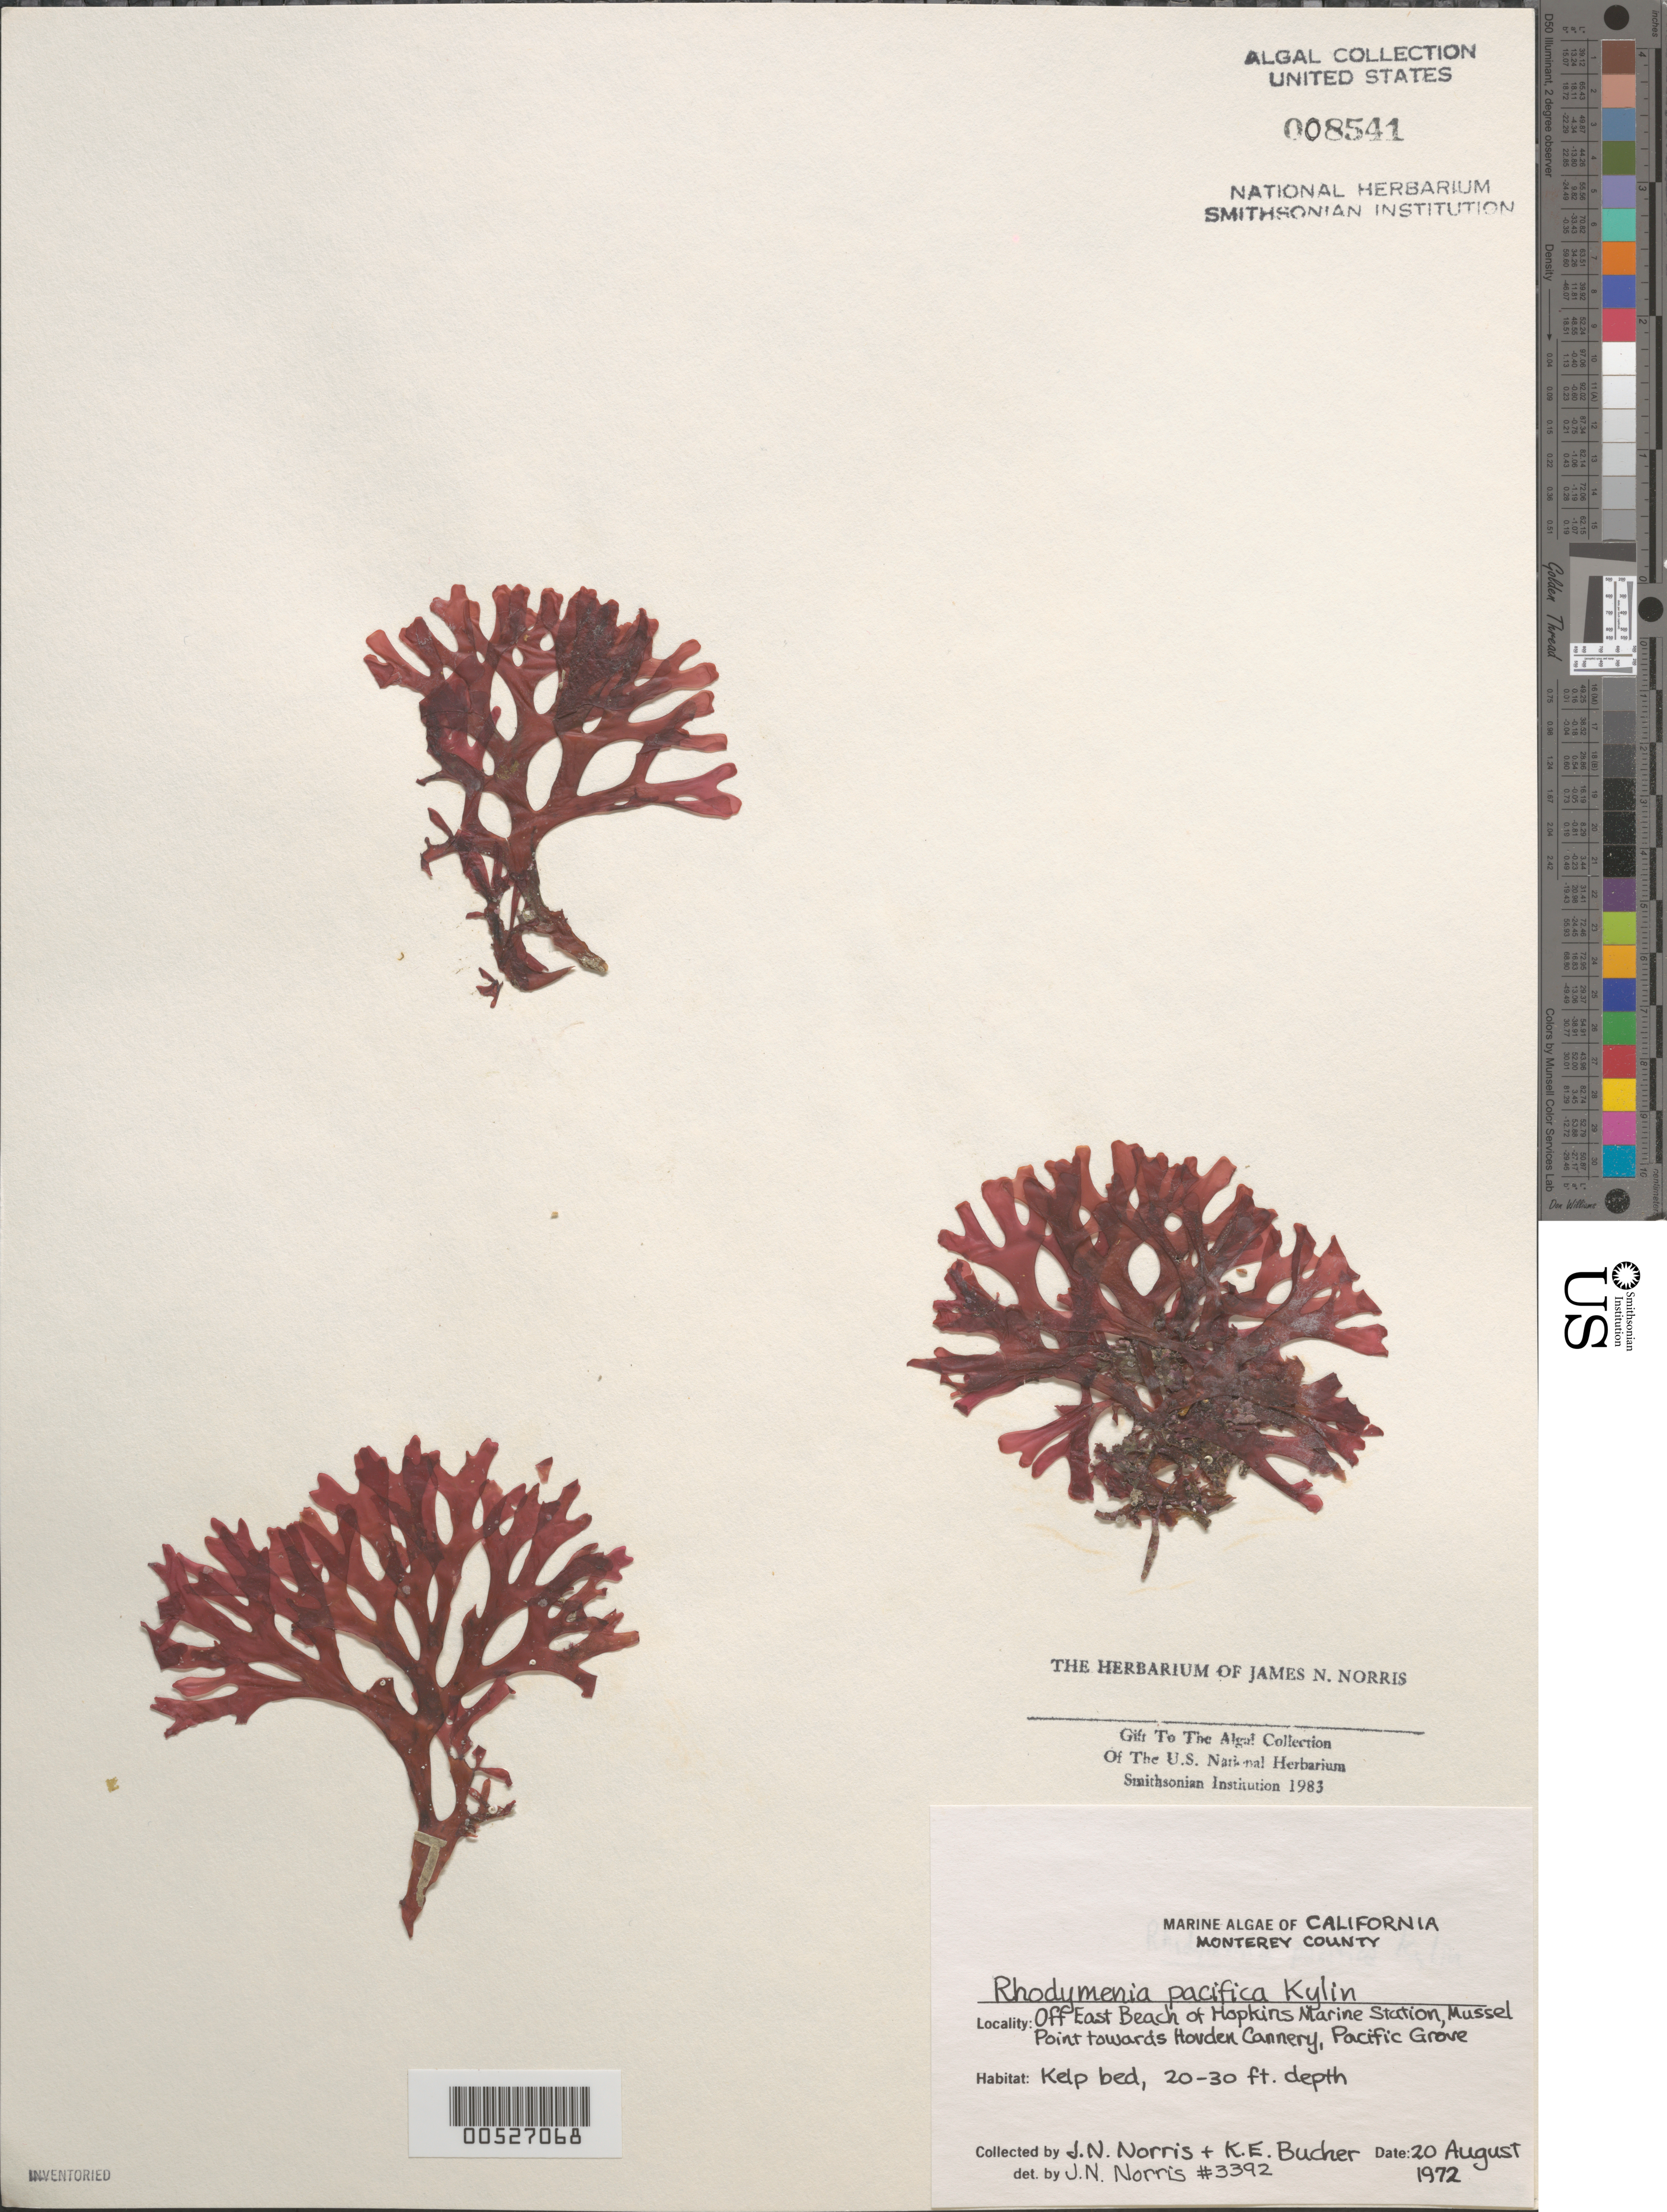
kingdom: Plantae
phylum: Rhodophyta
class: Florideophyceae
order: Rhodymeniales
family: Rhodymeniaceae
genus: Rhodymenia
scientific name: Rhodymenia pacifica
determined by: Norris, James N.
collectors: J. N. Norris & K. E. Bucher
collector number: JN-3392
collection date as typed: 20 Aug 1972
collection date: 1972-08-20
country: United States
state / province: California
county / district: Monterey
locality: Pacific Grove, off East Beach of Hopkins Marine Station, Mussel Point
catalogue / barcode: US 8541